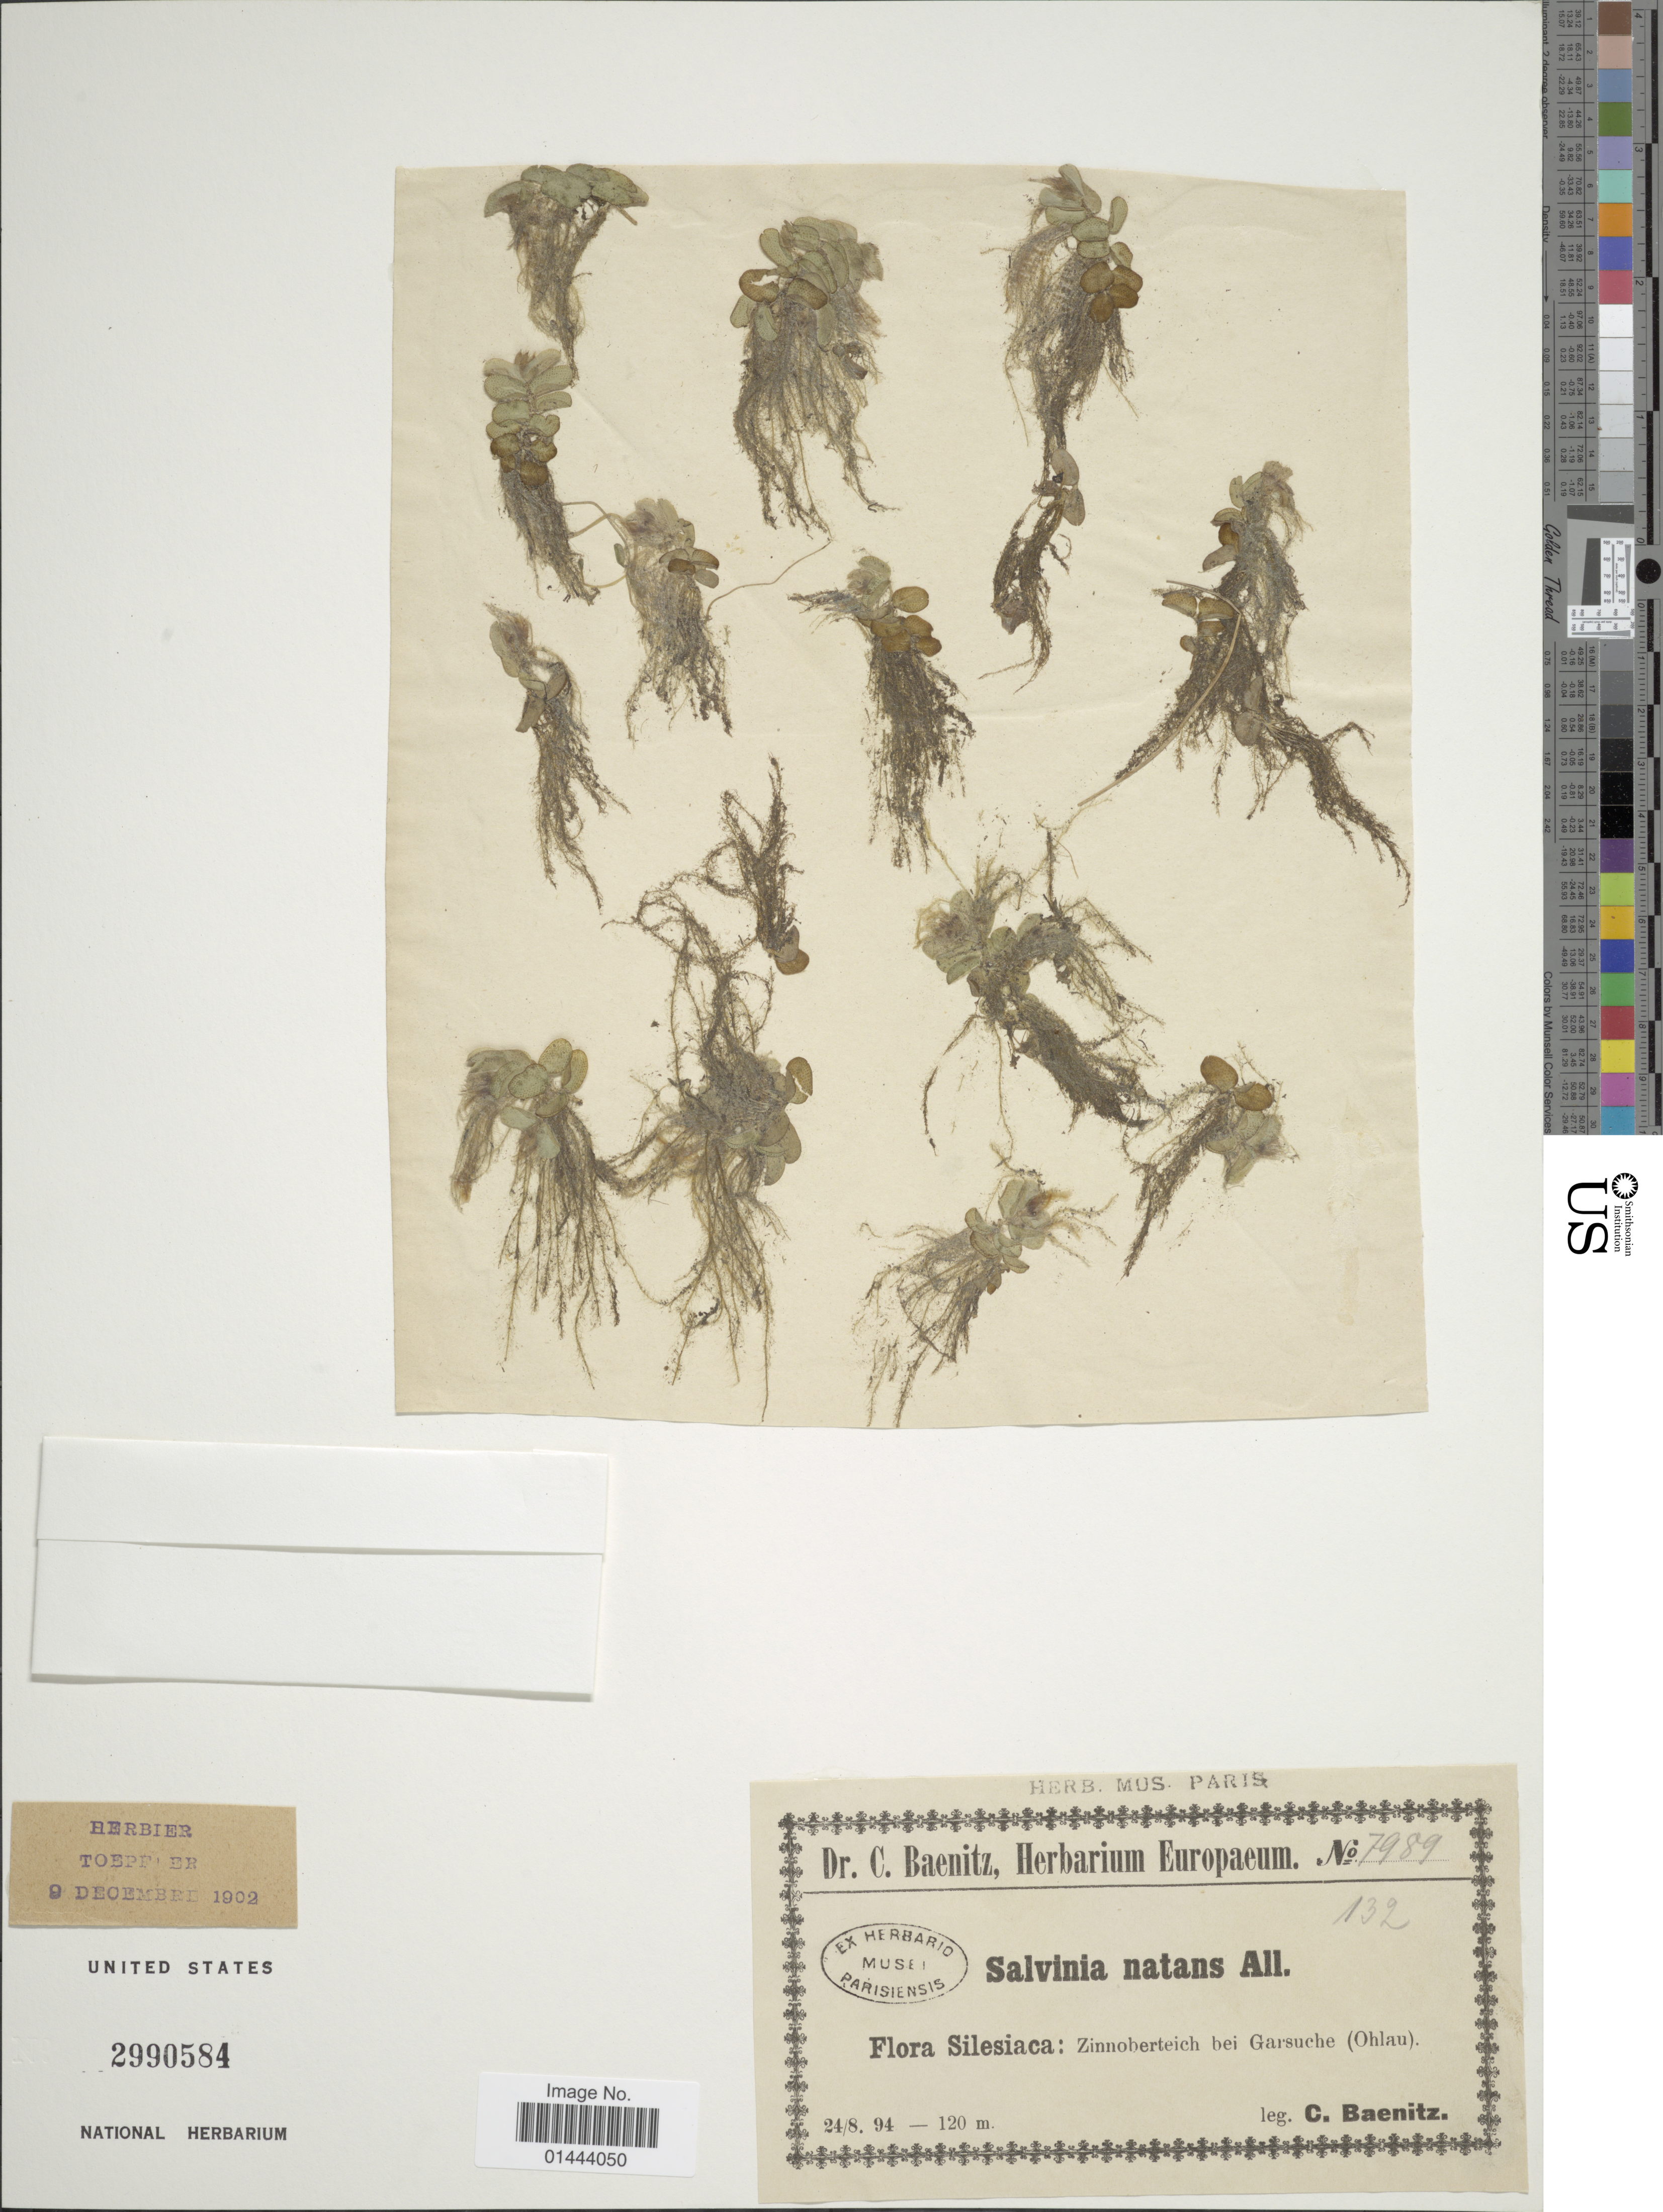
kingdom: Plantae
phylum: Tracheophyta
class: Polypodiopsida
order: Salviniales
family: Salviniaceae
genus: Salvinia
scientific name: Salvinia natans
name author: (L.) All.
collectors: C. G. Baenitz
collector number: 132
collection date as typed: Transcribed d/m/y: 24/8/94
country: Poland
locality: Silesiaca: Zinnoberteich bei Garsuche (Ohlau)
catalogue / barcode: US 2990584